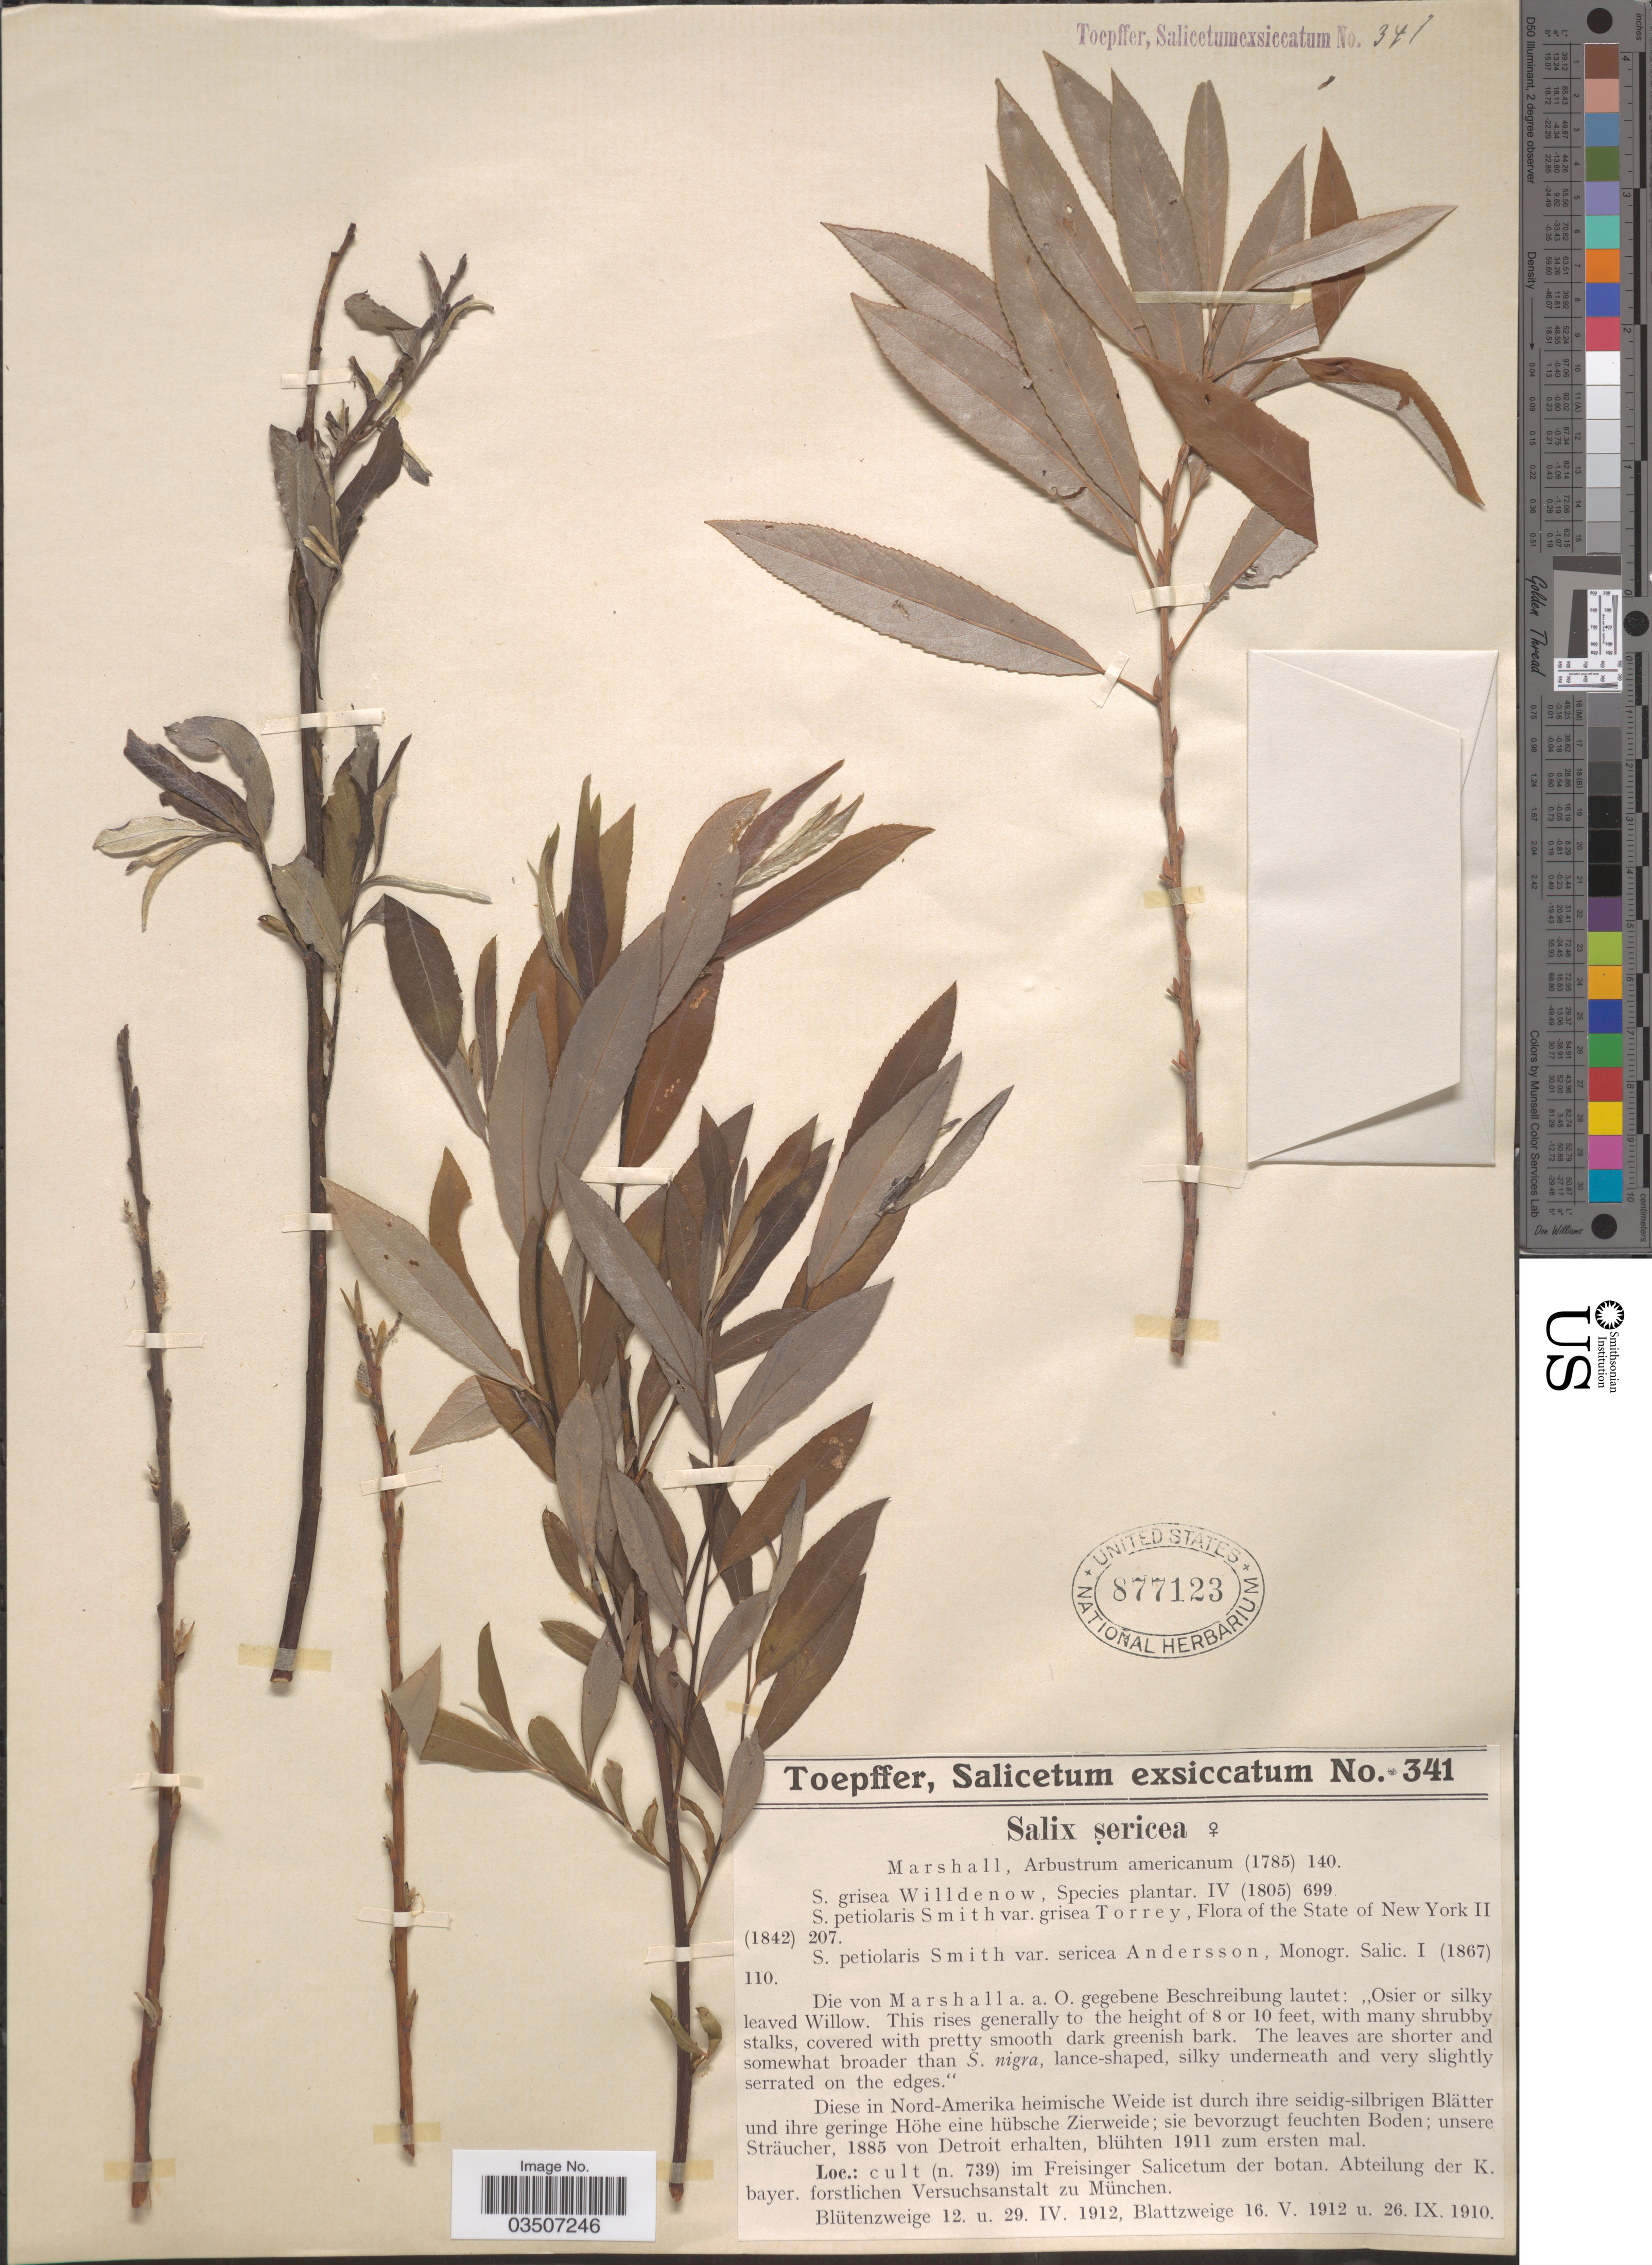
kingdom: Plantae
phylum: Tracheophyta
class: Magnoliopsida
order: Malpighiales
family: Salicaceae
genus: Salix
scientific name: Salix sericea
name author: Marshall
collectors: A. Toepffer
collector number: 341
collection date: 1910-09-12/1912-05-16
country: Germany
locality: Cult (n. 739) im Freisinger Salicetum der botan. Abteilung der K. bayer. forstlichen Versuchsanstalt zu München.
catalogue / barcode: US 877123